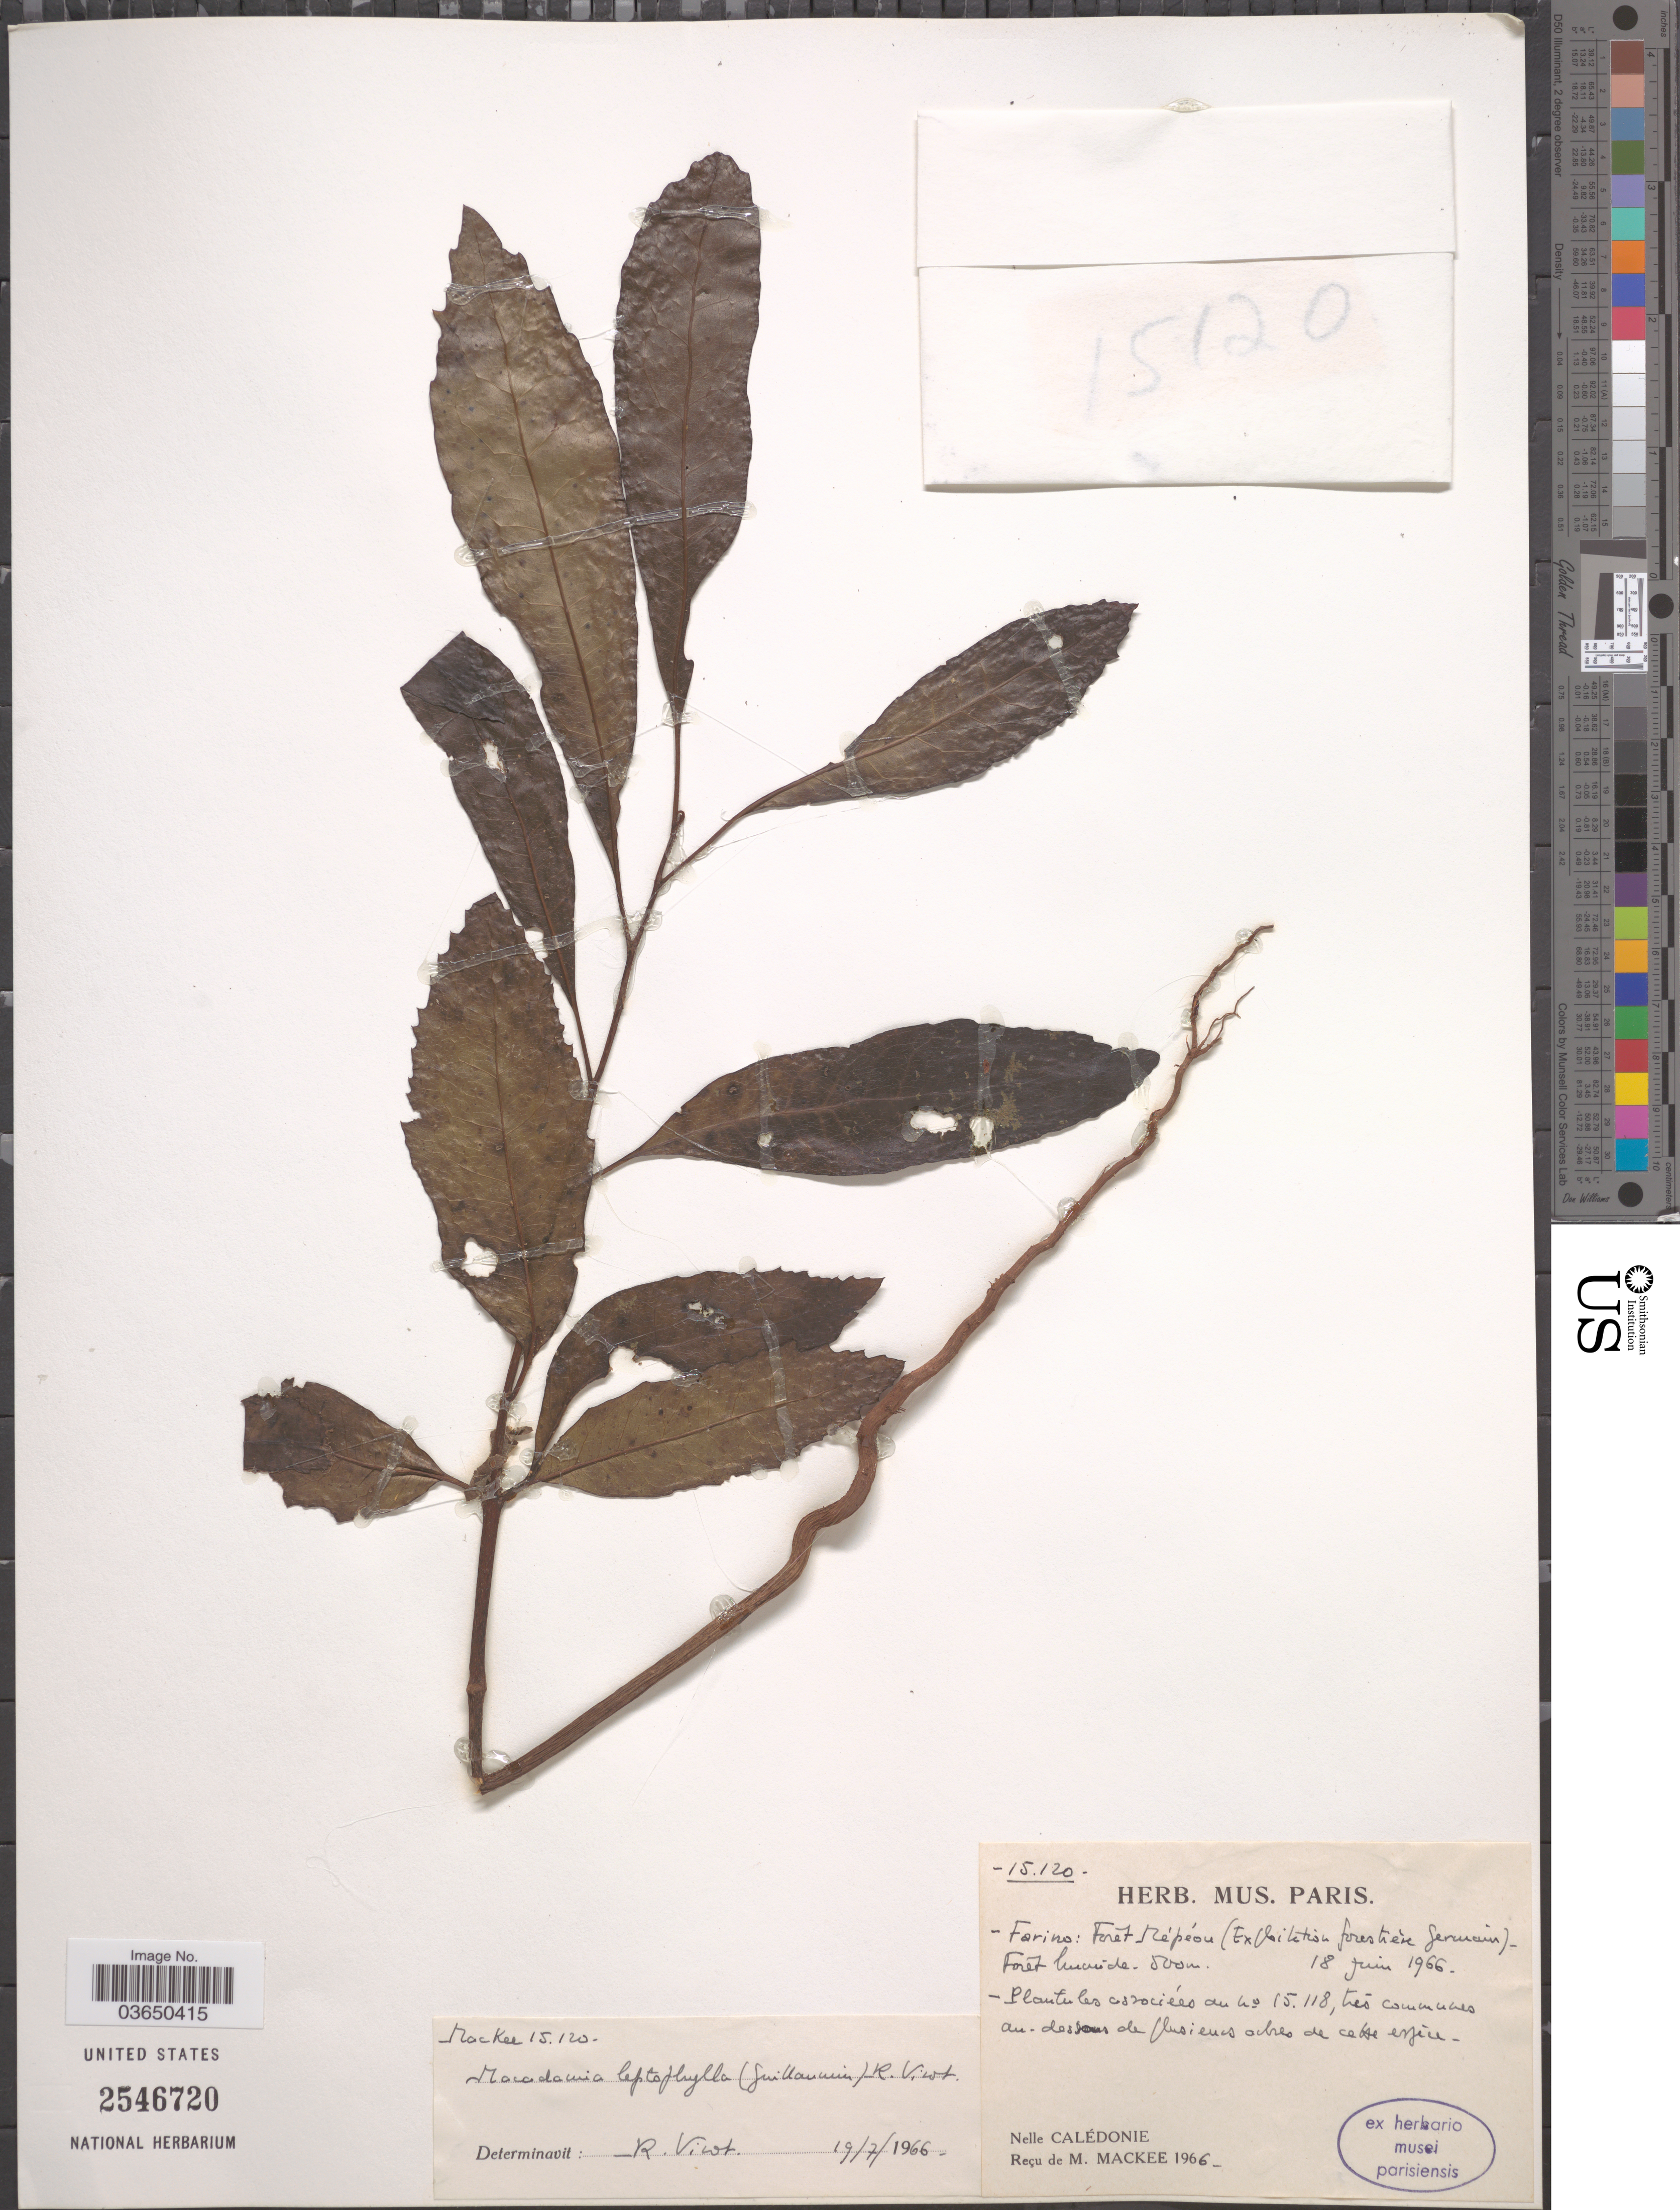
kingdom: Plantae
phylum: Tracheophyta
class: Magnoliopsida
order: Proteales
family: Proteaceae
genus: Macadamia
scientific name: Macadamia leptophylla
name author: (Guillaumin) R. Virot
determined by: Strong, Mark T., (BOT), Smithsonian Institution - National Museum of Natural History (UNITED STATES)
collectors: M. Mackee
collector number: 15120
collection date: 1966-06-18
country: New Caledonia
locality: Farino: Forêt Mépéou (Exploitation forestière Germain). Nelle Calédonie.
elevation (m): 500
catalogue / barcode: US 2546720